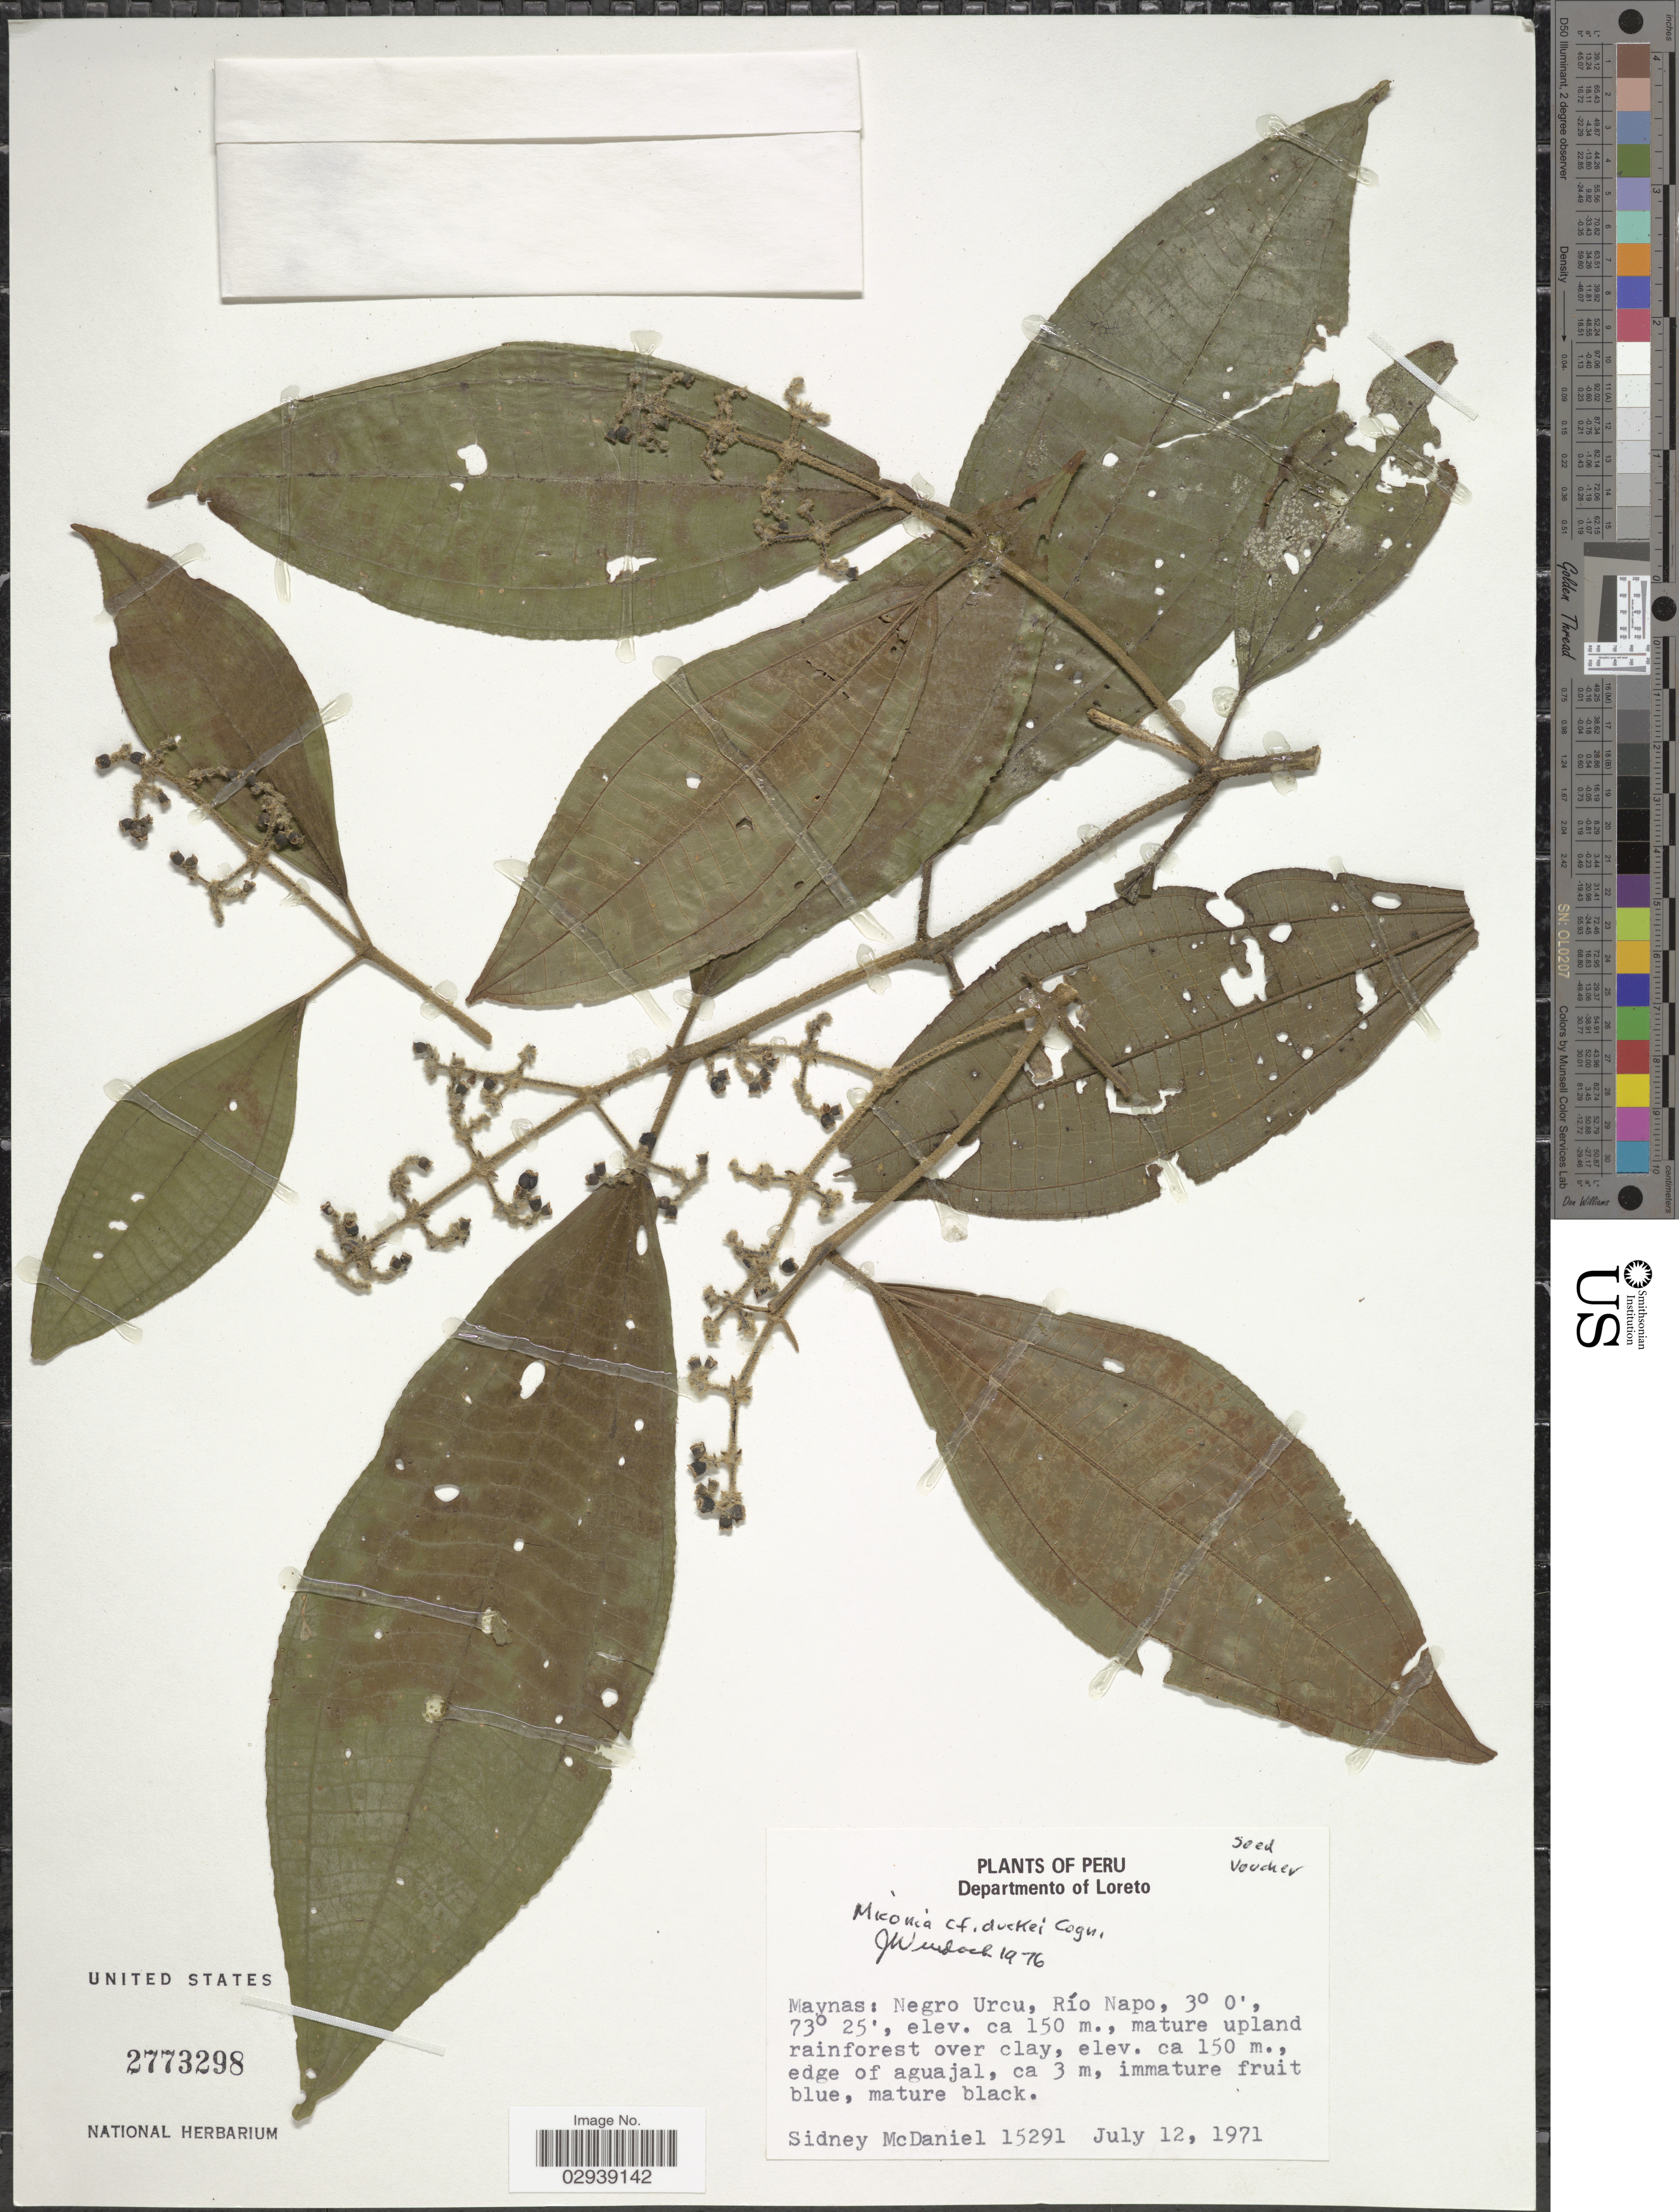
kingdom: Plantae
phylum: Tracheophyta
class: Magnoliopsida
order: Myrtales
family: Melastomataceae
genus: Miconia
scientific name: Miconia duckei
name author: Cogn.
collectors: S. McDaniel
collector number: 15291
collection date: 1971-07-12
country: Peru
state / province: Loreto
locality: Departmento of Loreto. Mayna: Negro Urcu, Río Napo.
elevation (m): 150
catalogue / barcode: US 2773298